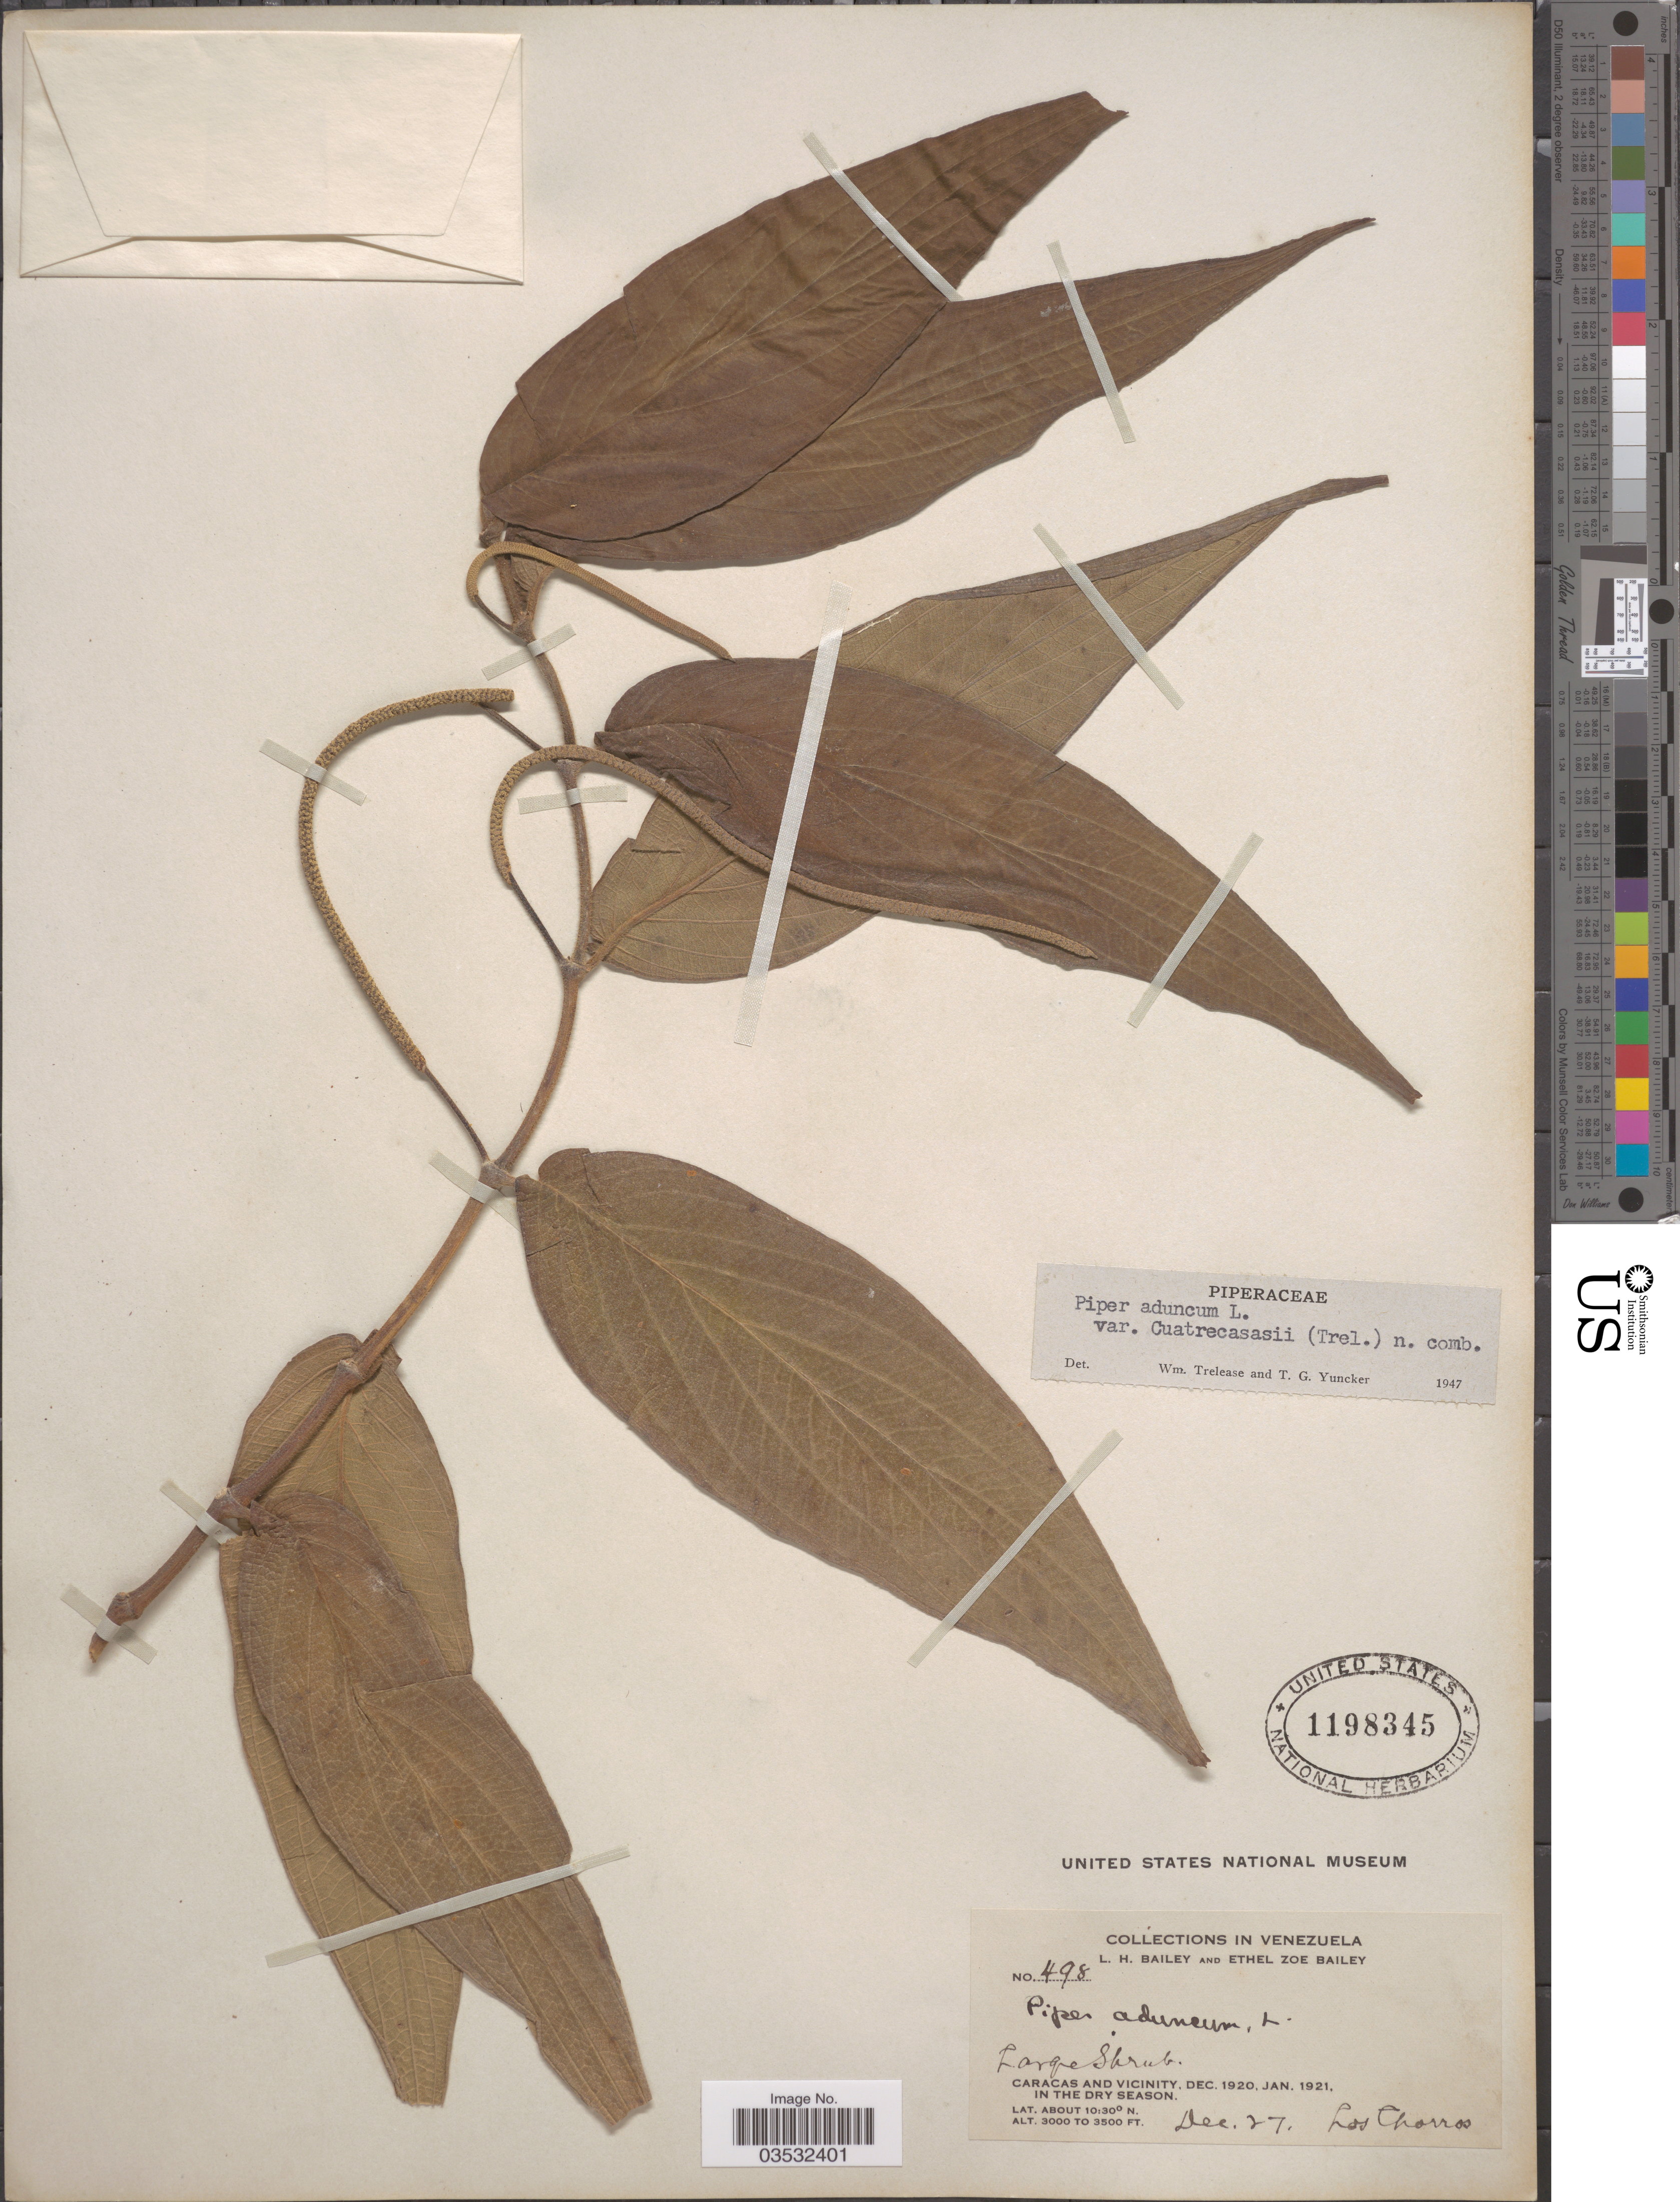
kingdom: Plantae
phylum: Tracheophyta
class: Magnoliopsida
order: Piperales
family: Piperaceae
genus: Piper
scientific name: Piper aduncum var. cordulatum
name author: L.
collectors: L. H. Bailey & E. Z. Bailey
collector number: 498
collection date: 1920-12-27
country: Venezuela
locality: Caracas and vicinity. Los Chorros.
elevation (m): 914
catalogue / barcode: US 1198345